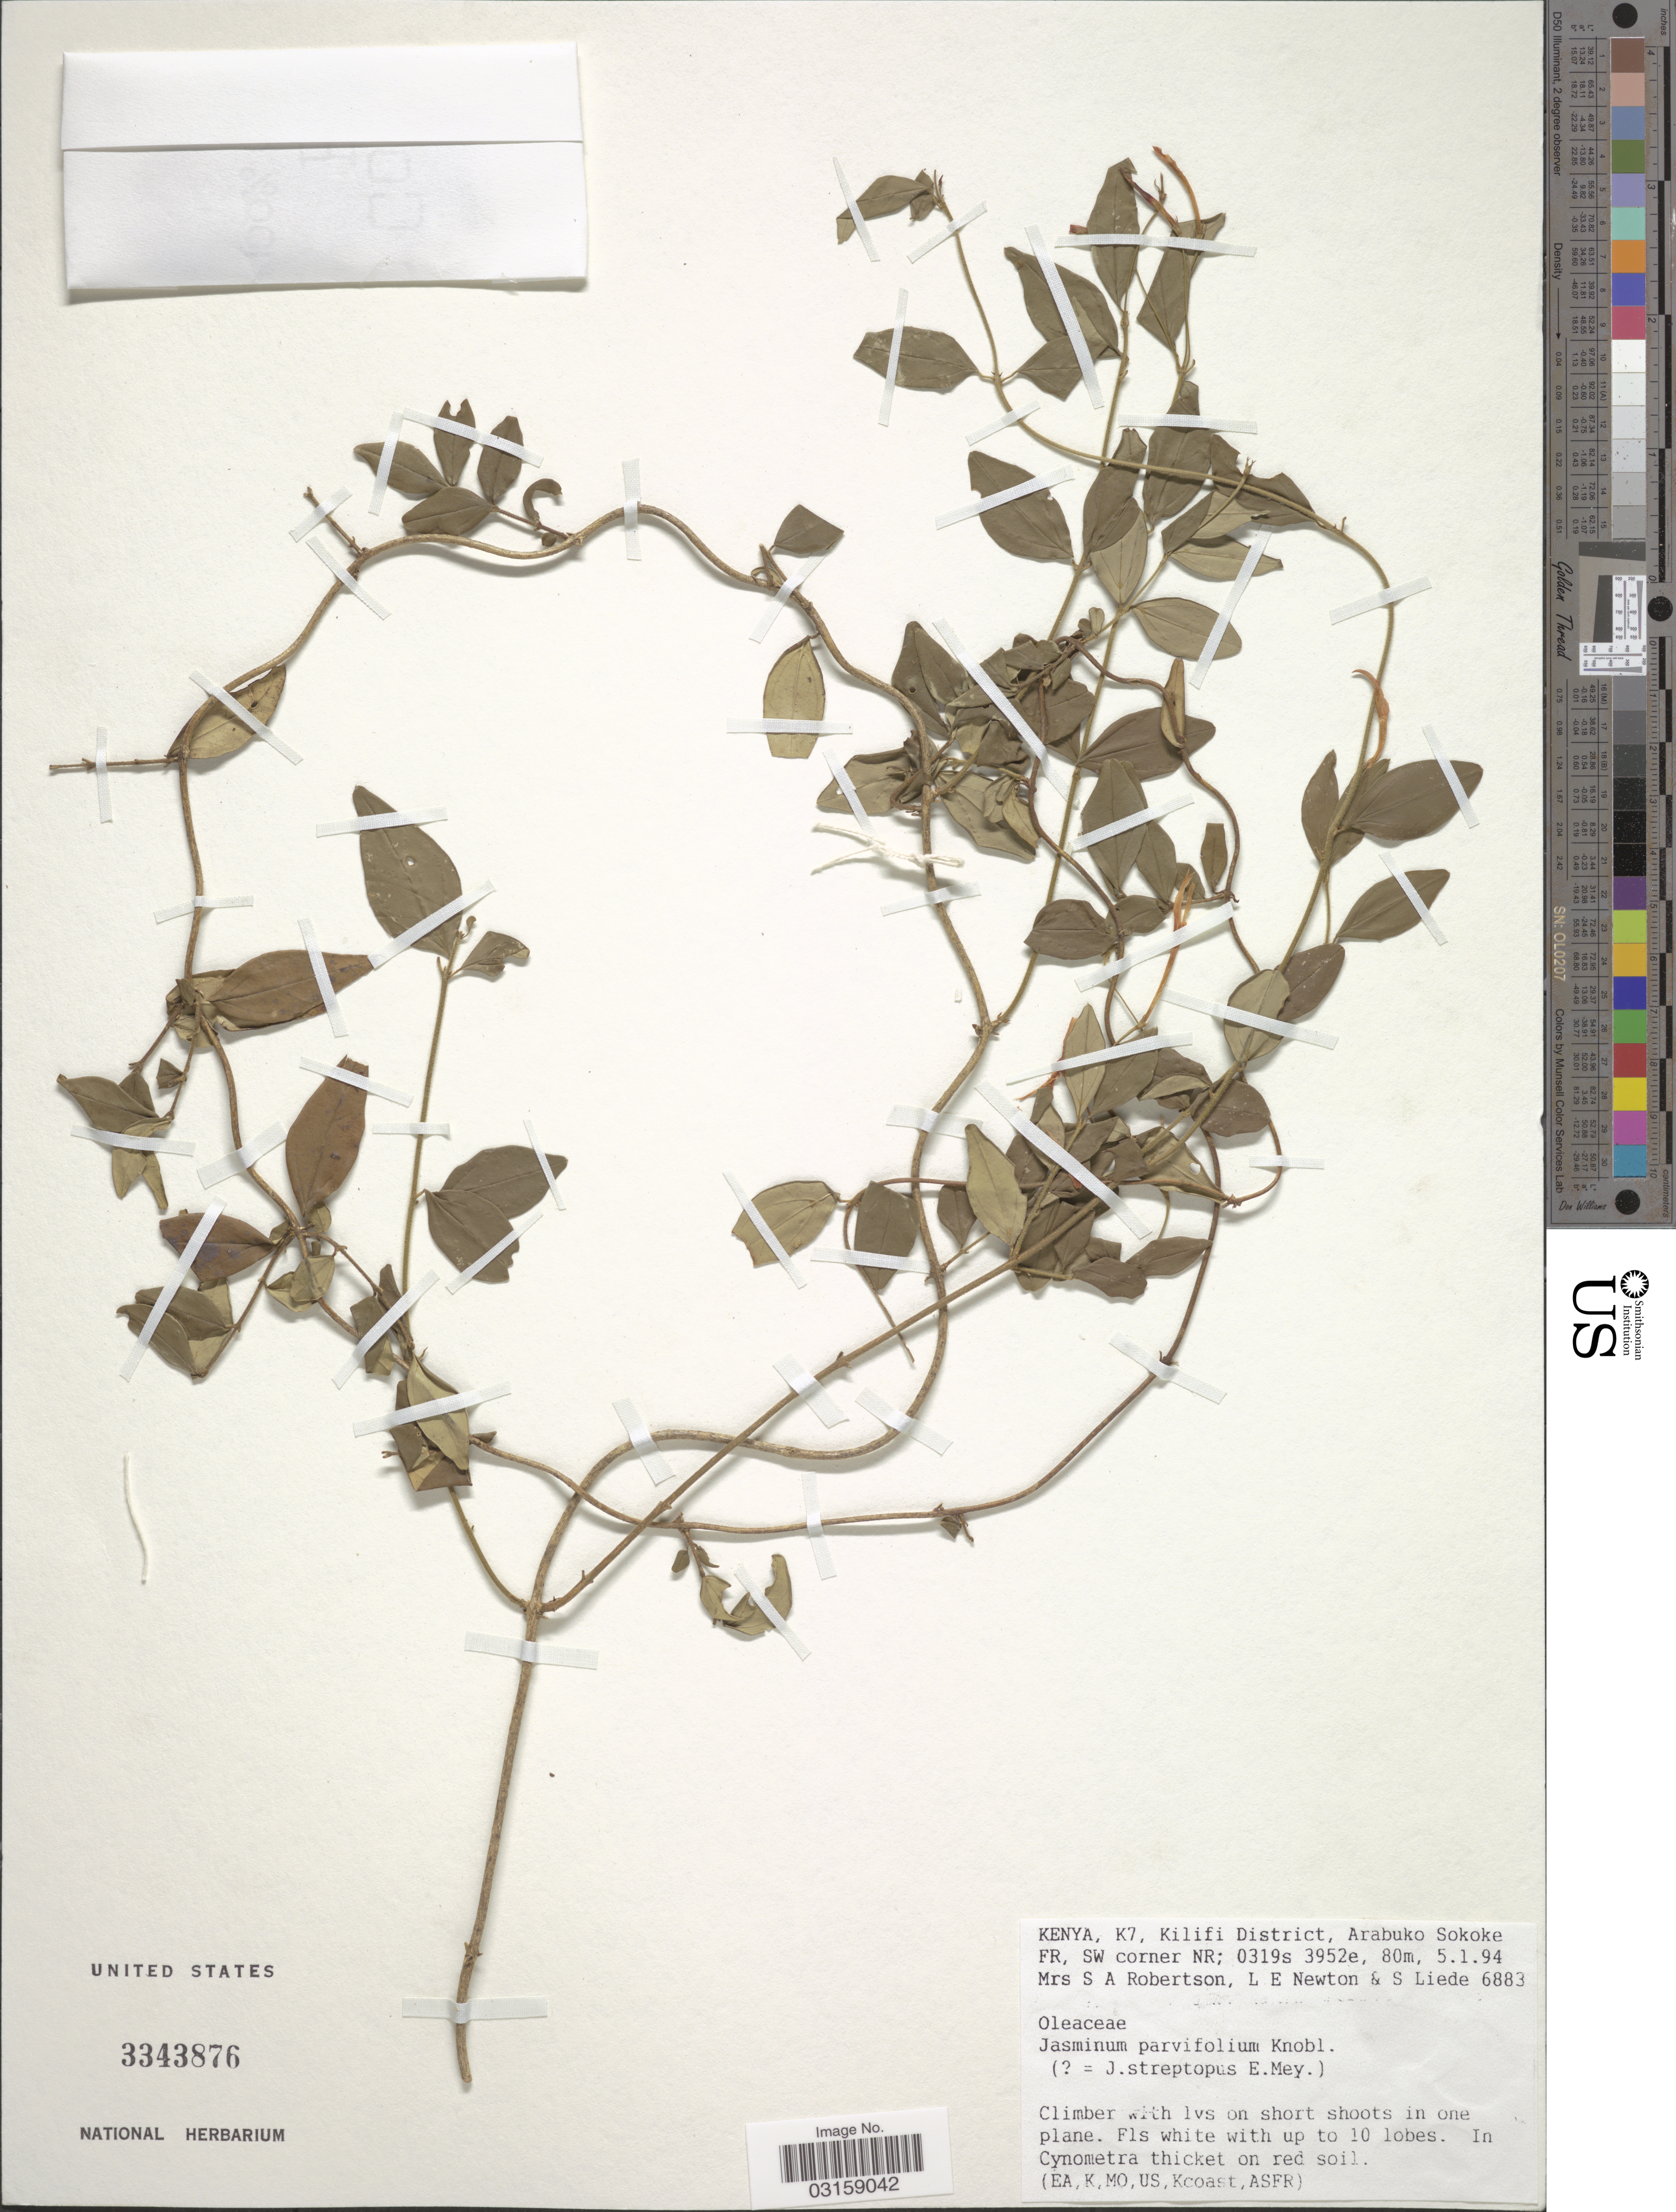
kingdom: Plantae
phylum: Tracheophyta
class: Magnoliopsida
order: Lamiales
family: Oleaceae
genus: Jasminum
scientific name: Jasminum parvifolium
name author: Knobl.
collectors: S. Robertson, L. Newton & S. Liede-Schumann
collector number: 6883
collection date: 1994-01-05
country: Kenya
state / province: Kilifi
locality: K7, Kilifi District, Arabuko Sokoke FR, SW corner NR.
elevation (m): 80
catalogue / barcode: US 3343876